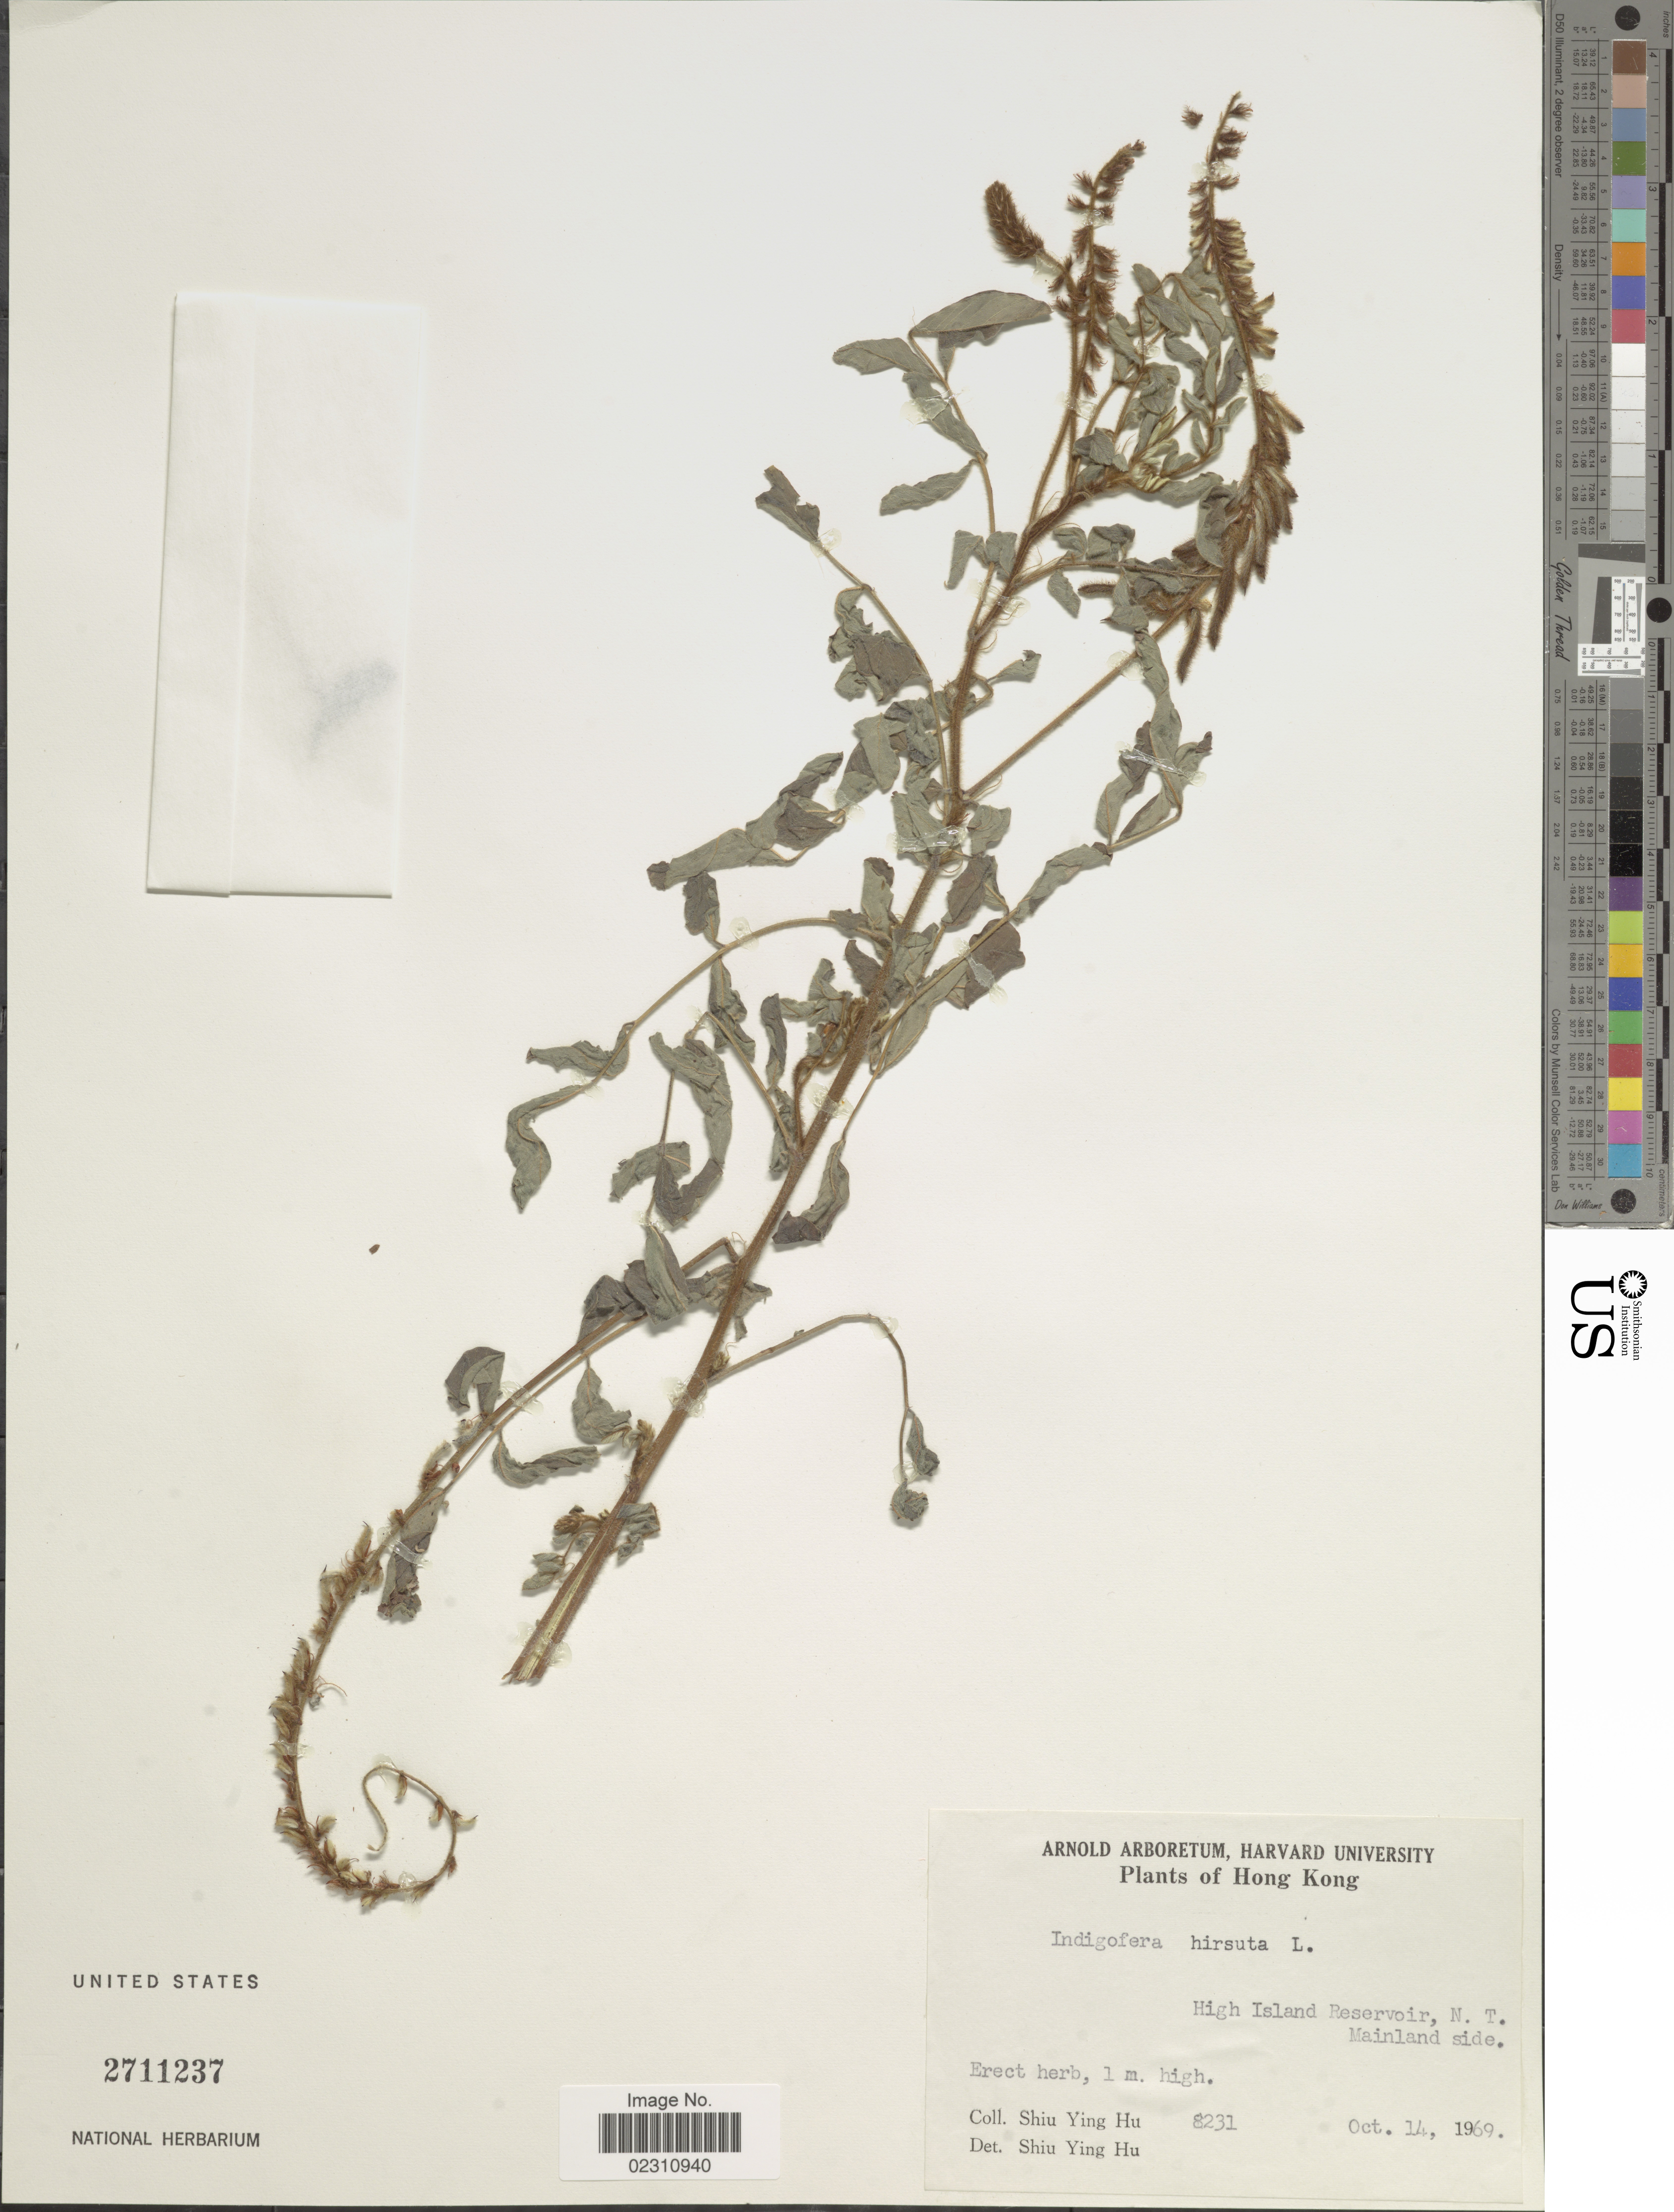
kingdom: Plantae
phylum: Tracheophyta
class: Magnoliopsida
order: Fabales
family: Fabaceae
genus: Indigofera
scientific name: Indigofera hirsuta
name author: L.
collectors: S. Y. Hu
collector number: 8231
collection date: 1969-10-14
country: China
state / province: Hong Kong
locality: High Island Reservoir, N.T. Mainland side.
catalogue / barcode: US 2711237